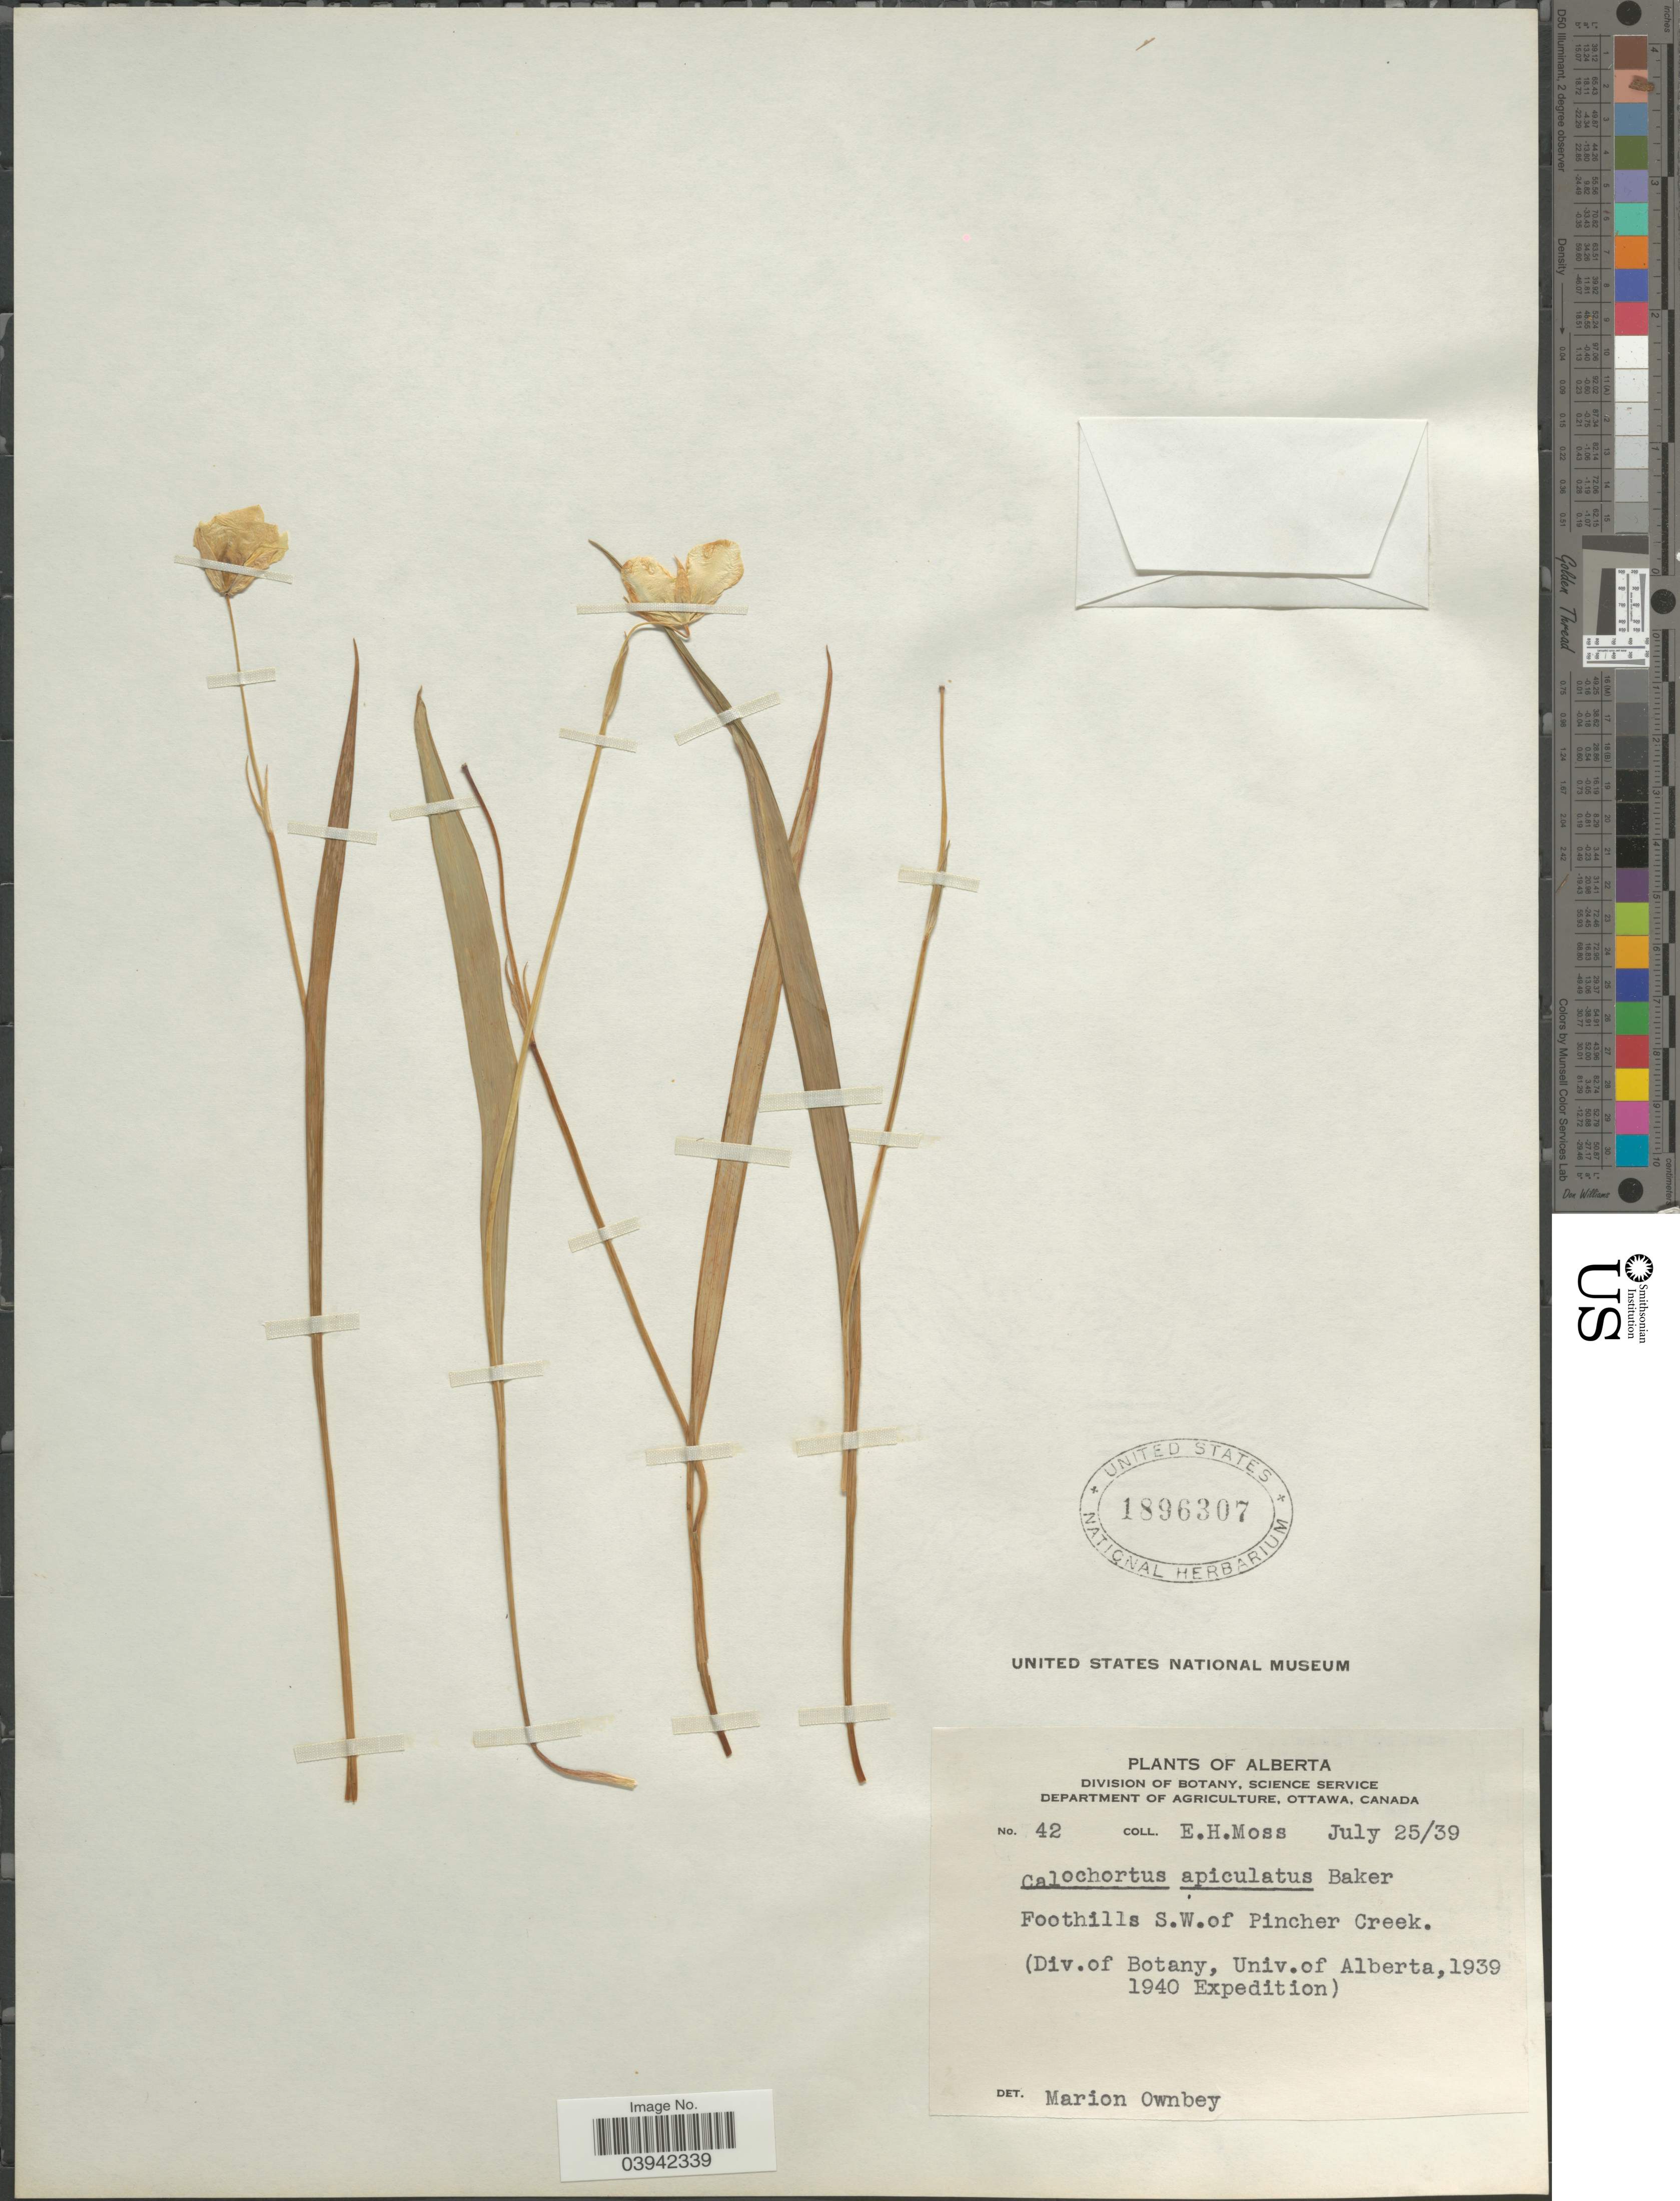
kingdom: Plantae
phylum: Tracheophyta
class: Liliopsida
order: Liliales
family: Liliaceae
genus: Calochortus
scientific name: Calochortus apiculatus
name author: Baker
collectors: E. Moss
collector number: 42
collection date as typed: Transcribed d/m/y: 25/7/39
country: Canada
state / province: Alberta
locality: Foothills S.W. of Pincher Creek.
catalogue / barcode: US 1896307